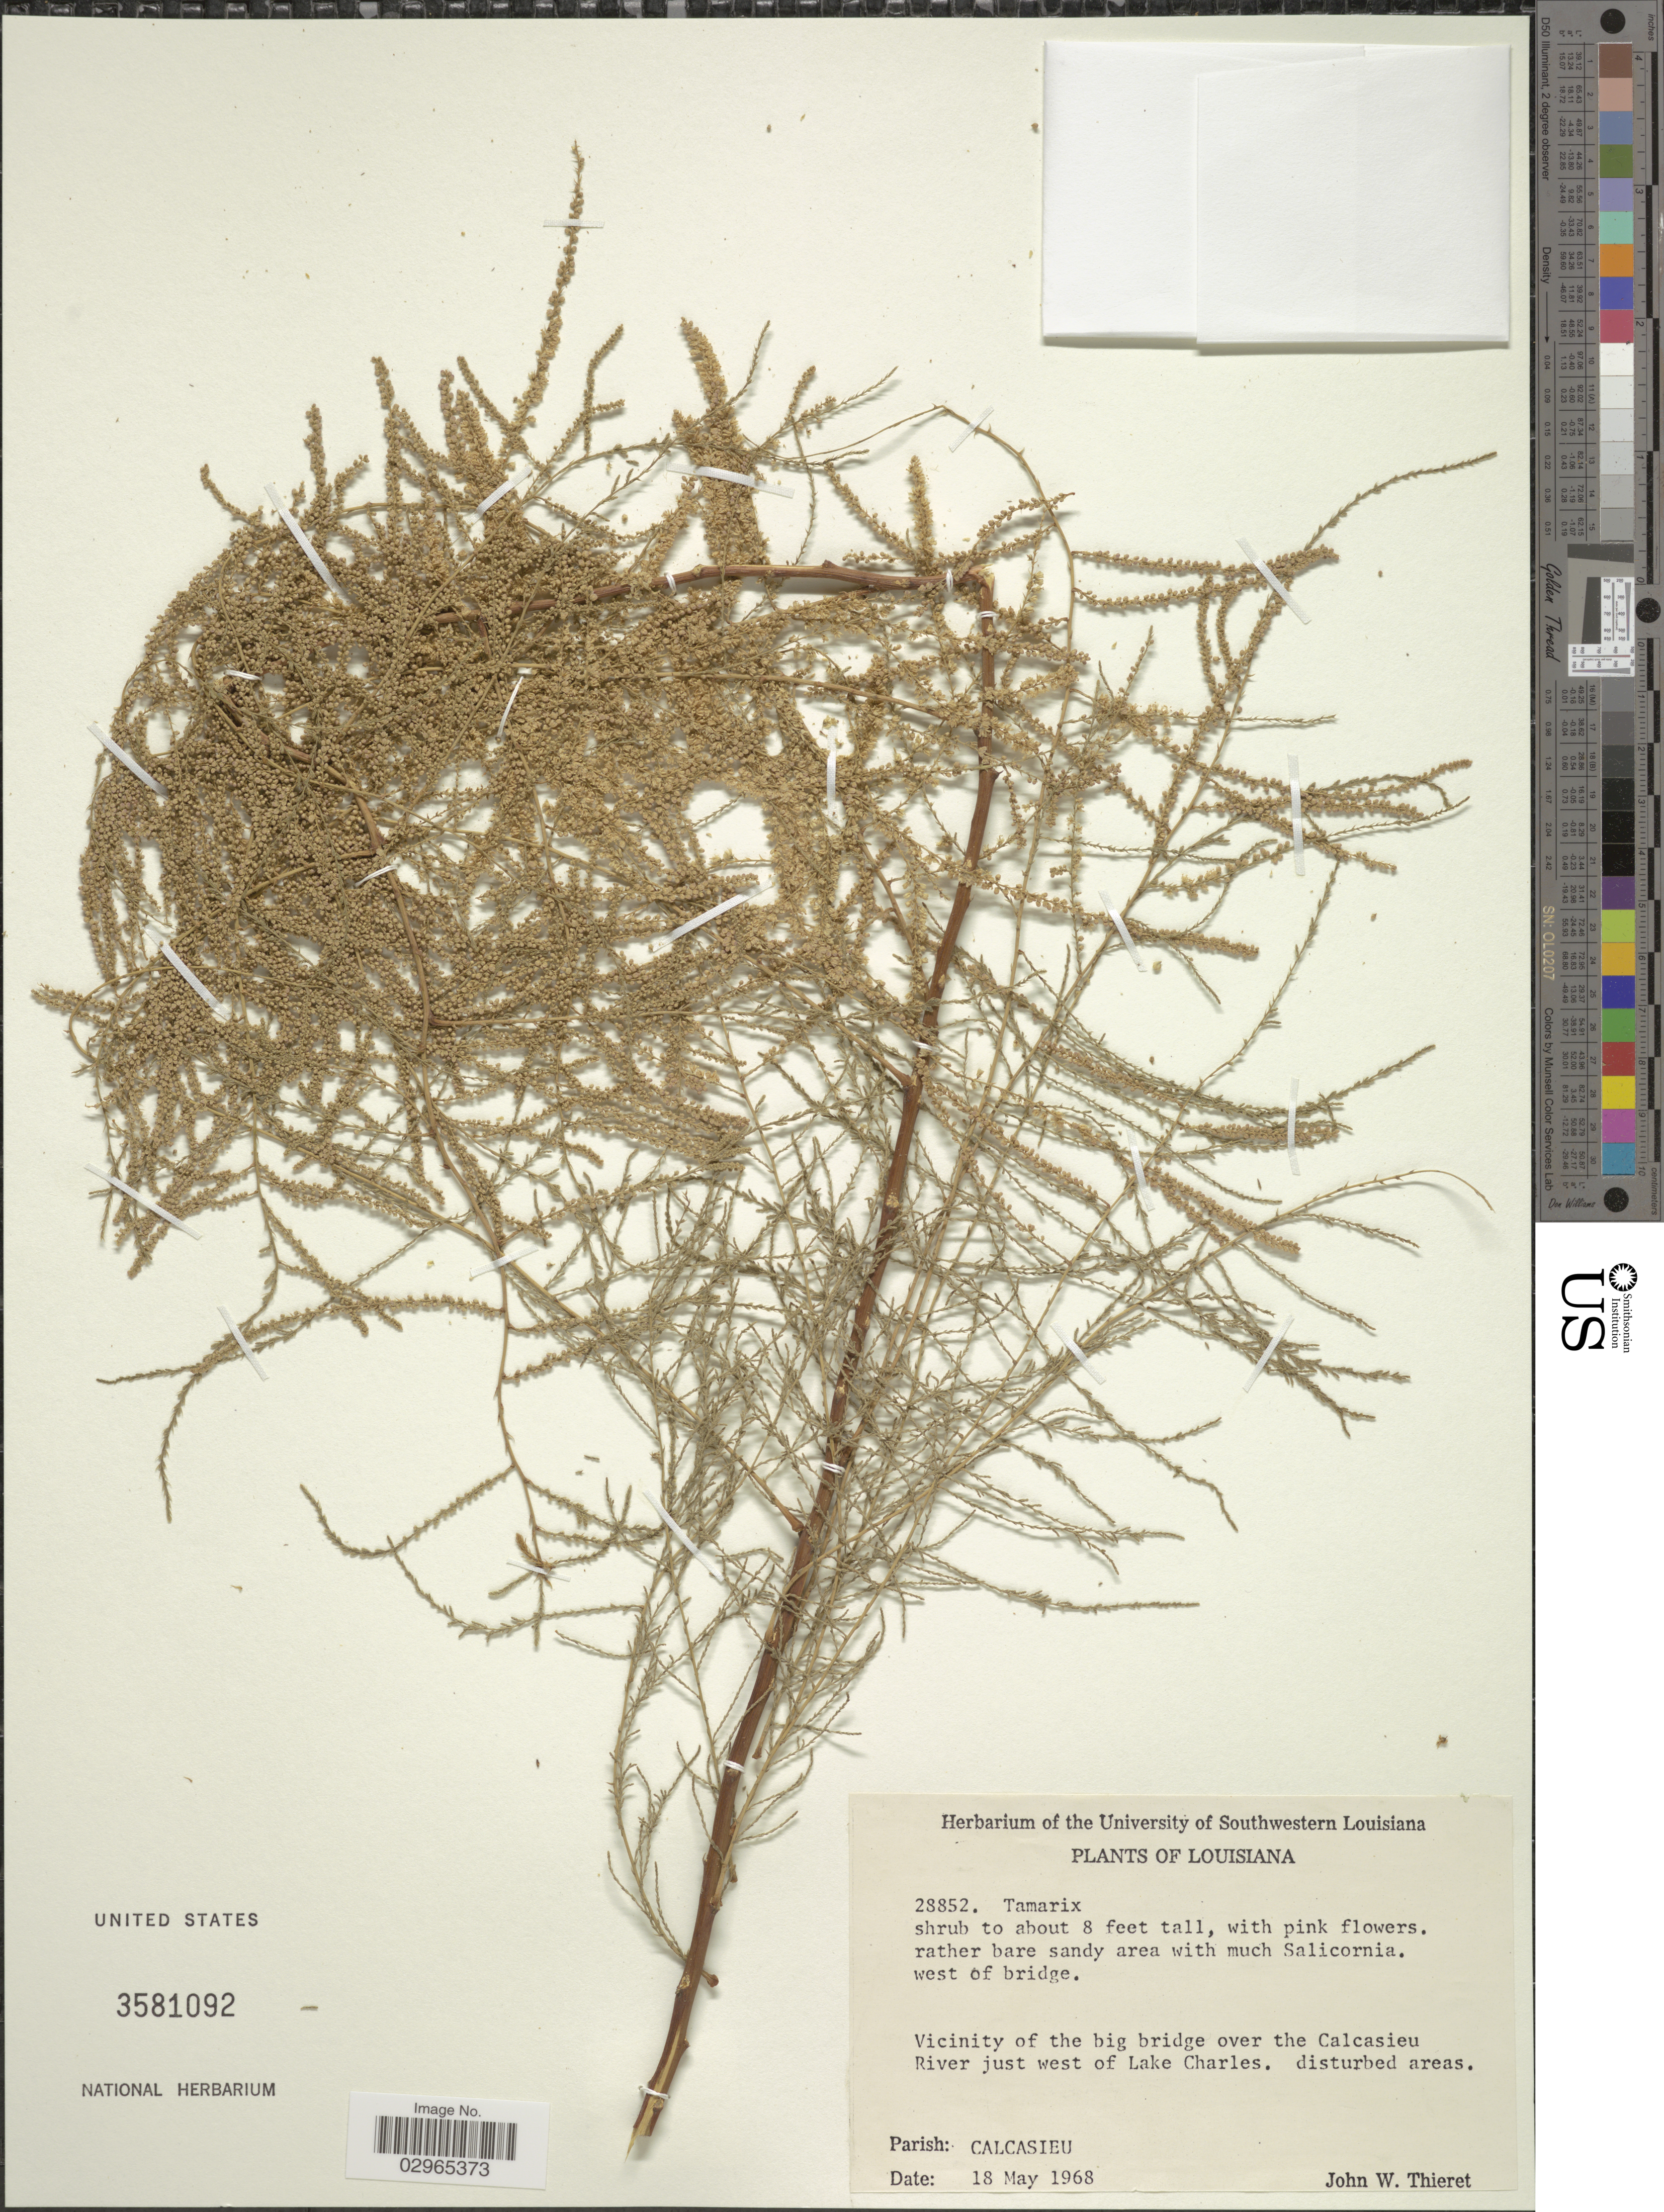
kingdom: Plantae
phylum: Tracheophyta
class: Magnoliopsida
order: Caryophyllales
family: Tamaricaceae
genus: Tamarix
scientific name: Tamarix sp.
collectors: J. W. Thieret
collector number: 28852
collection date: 1968-05-18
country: United States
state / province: Louisiana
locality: Vicinity of the big bridge over the Calcasieu River just west of Lake Charles. Parish: Calcasieu.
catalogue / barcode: US 3581092